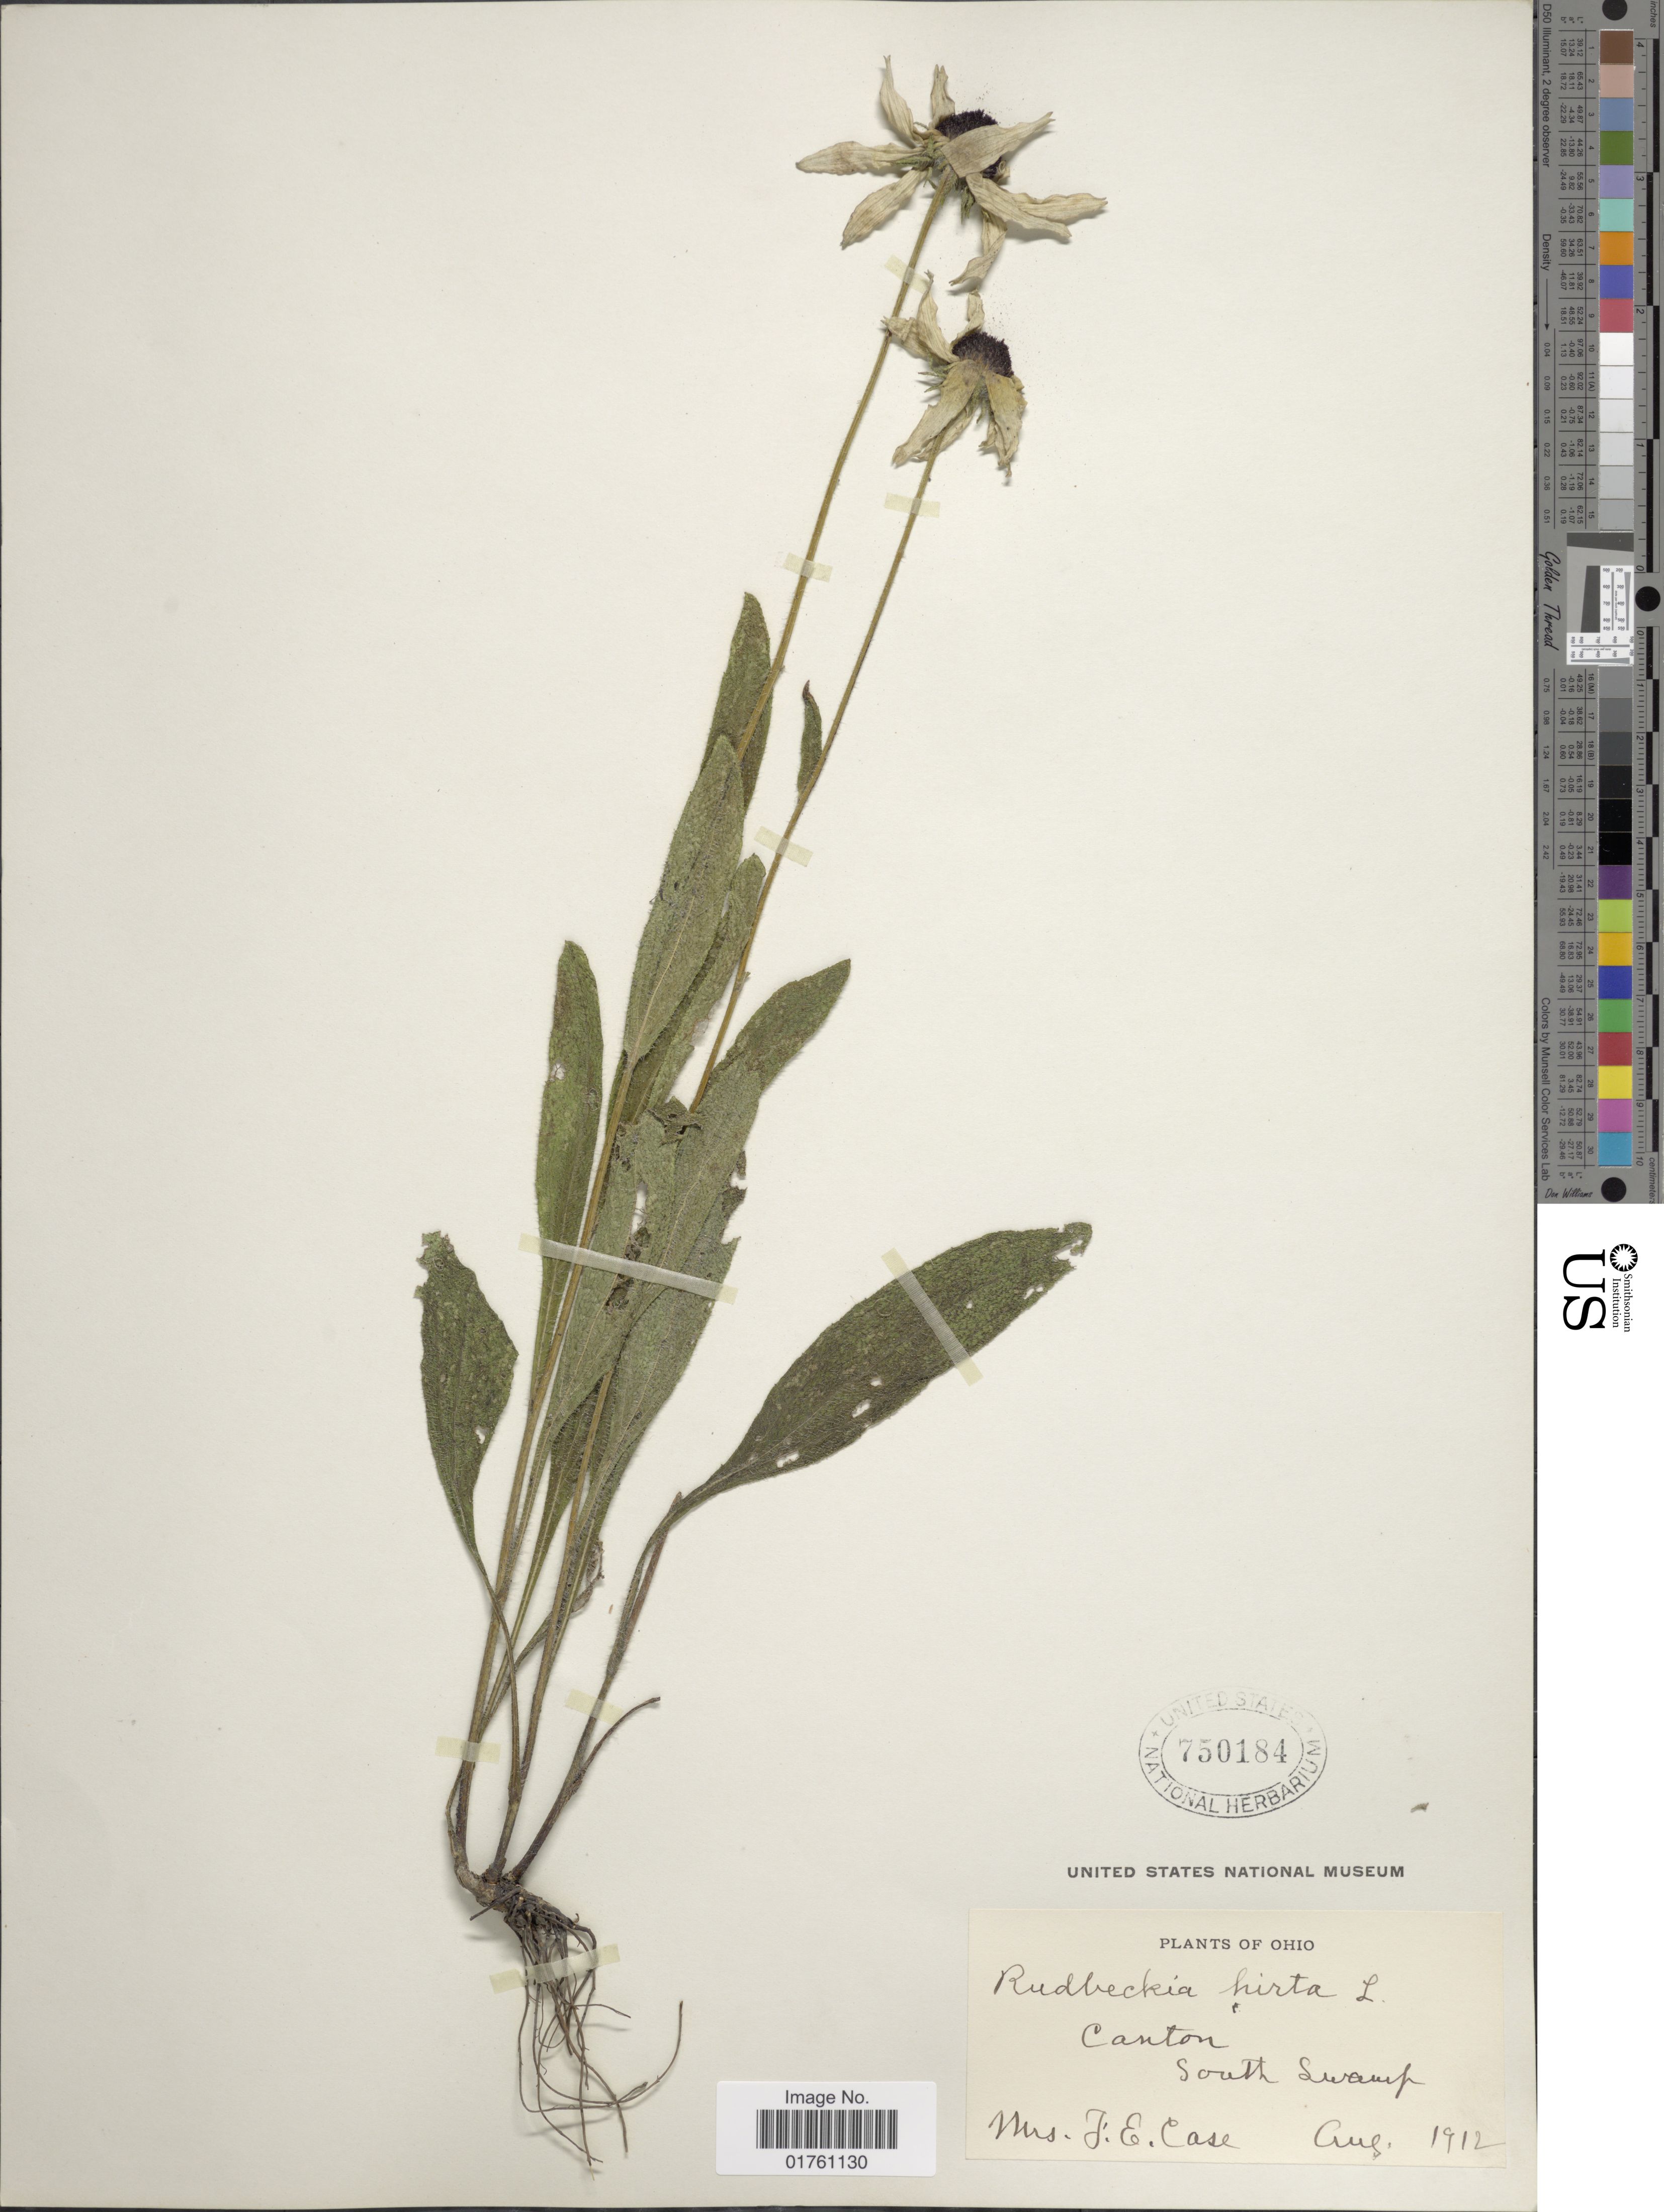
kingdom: Plantae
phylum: Tracheophyta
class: Magnoliopsida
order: Asterales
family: Asteraceae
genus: Rudbeckia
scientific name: Rudbeckia hirta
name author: L.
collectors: T. Case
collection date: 1912-08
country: United States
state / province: Ohio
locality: Canton, South Swamp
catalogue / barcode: US 750184